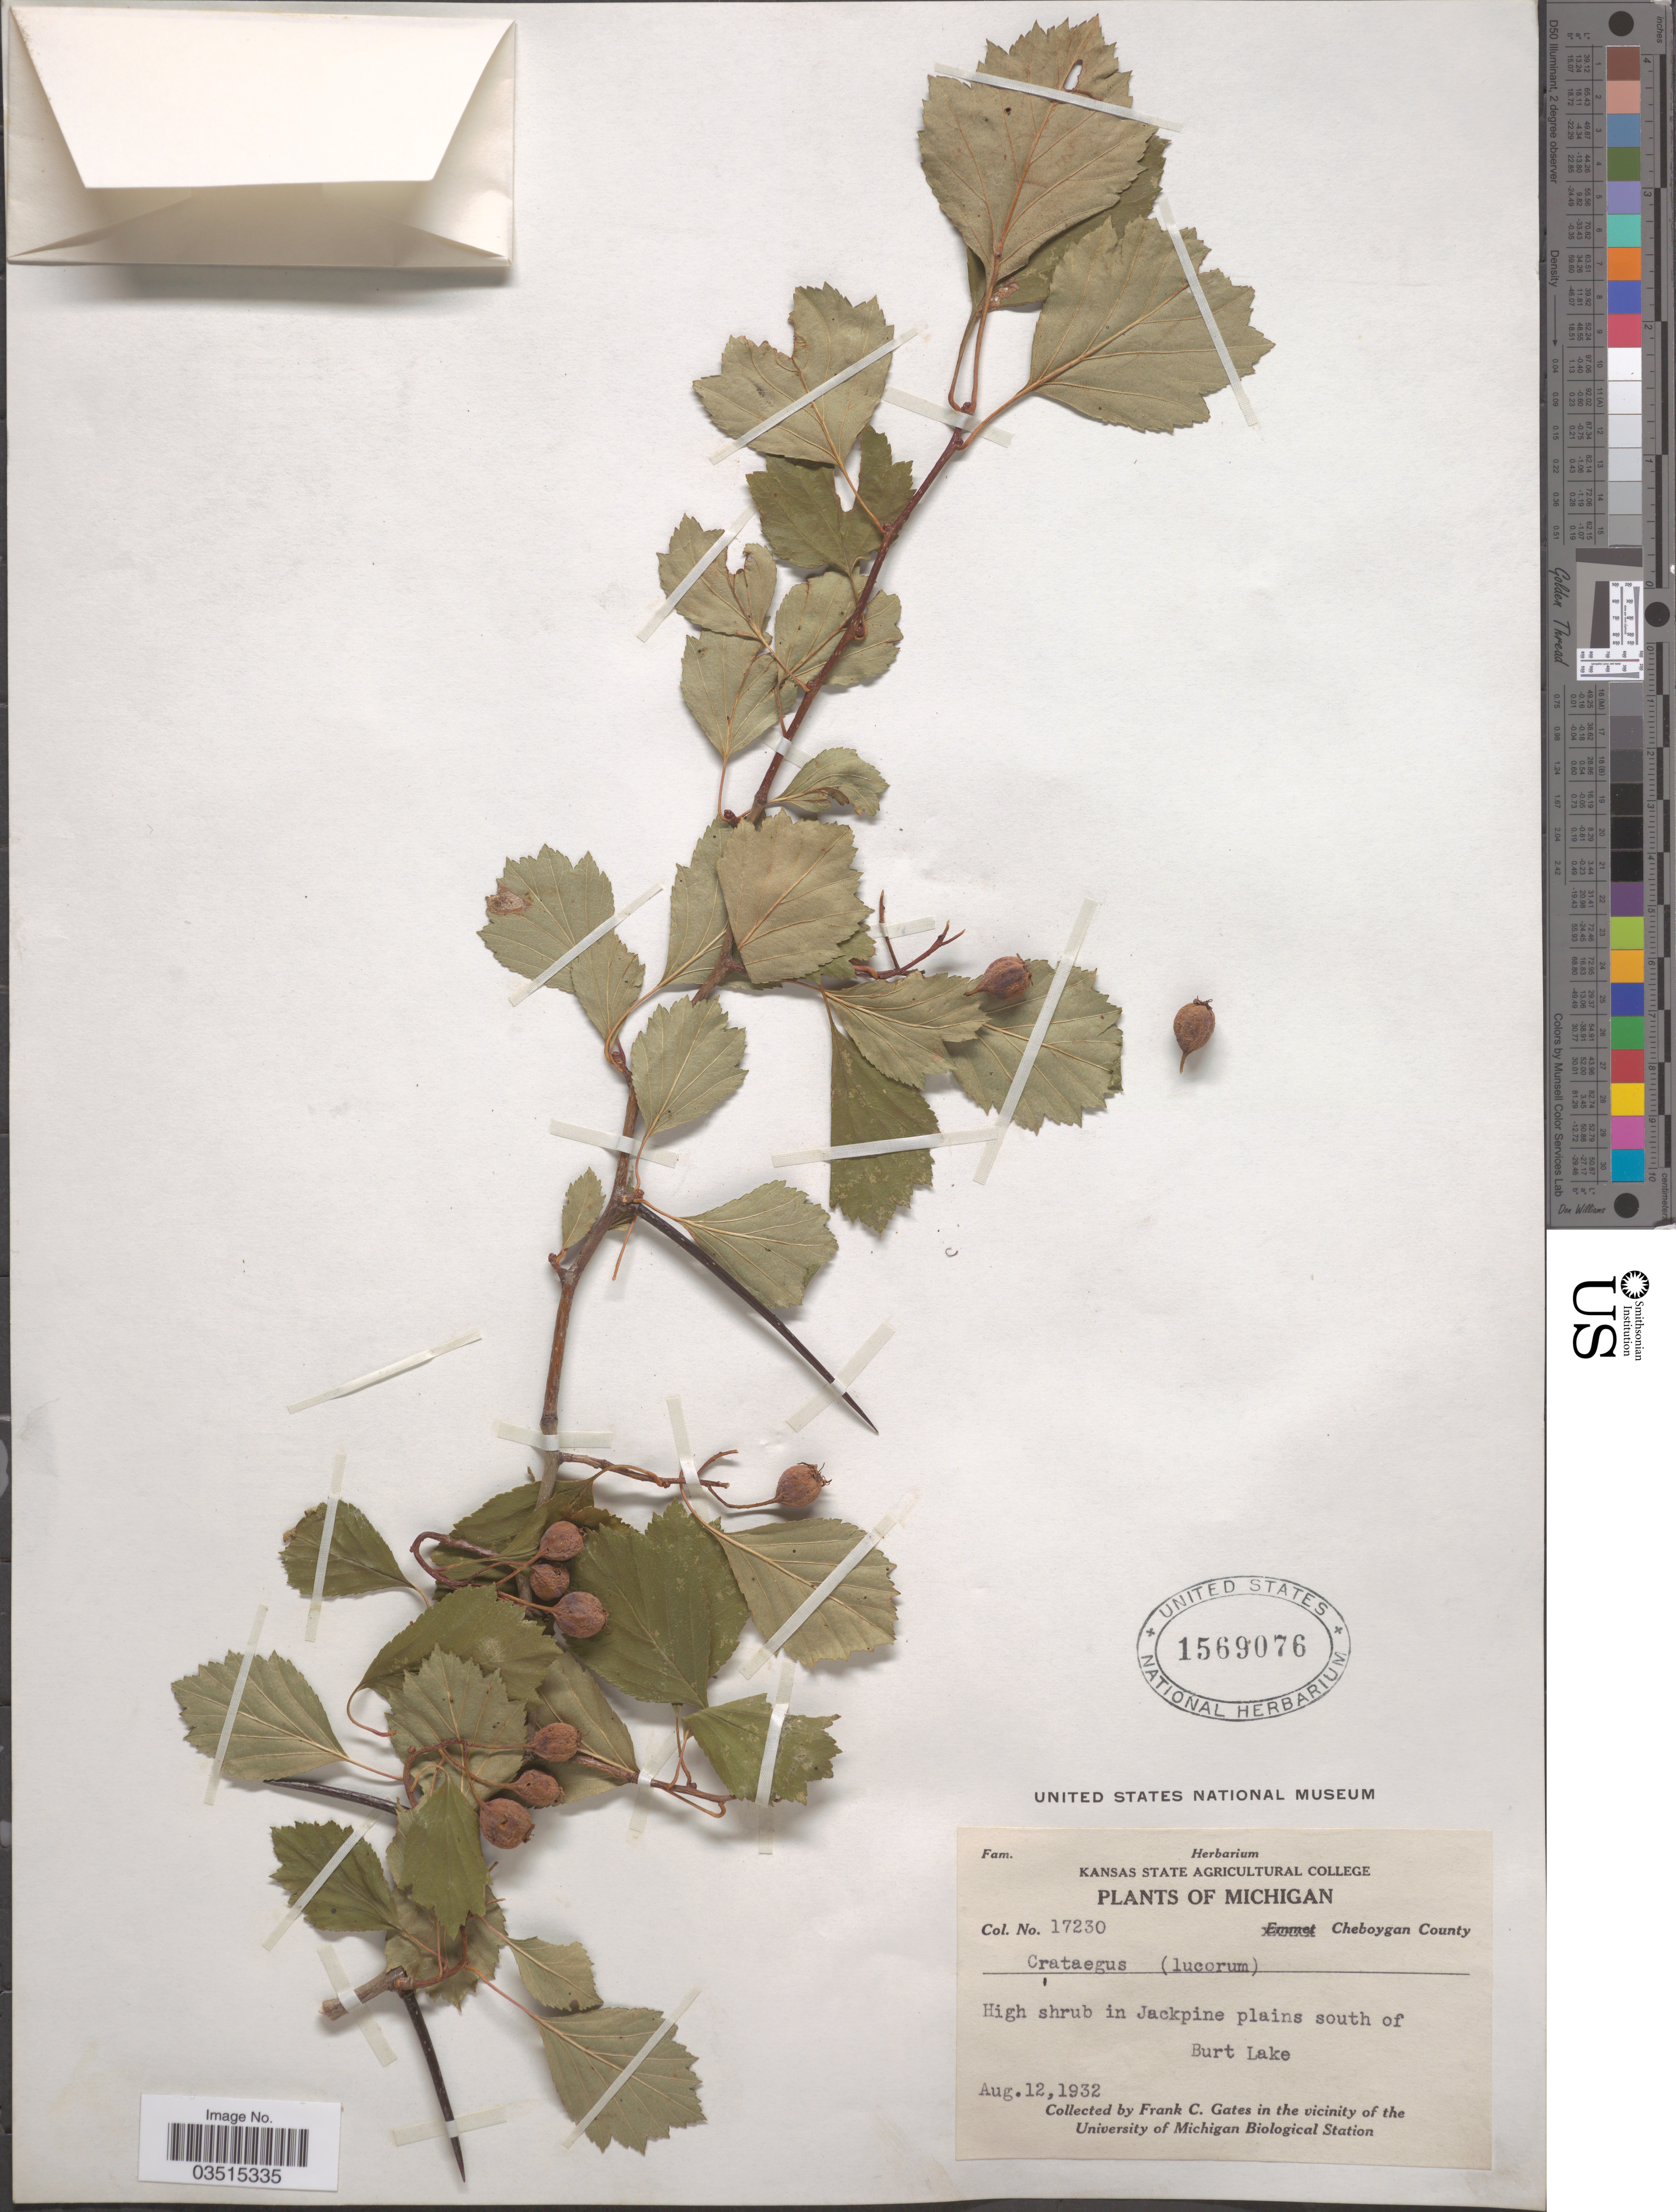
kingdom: Plantae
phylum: Tracheophyta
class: Magnoliopsida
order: Rosales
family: Rosaceae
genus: Crataegus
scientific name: Crataegus lucorum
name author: Sarg.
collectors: F. C. Gates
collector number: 17230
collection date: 1932-08-12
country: United States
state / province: Michigan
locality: Emmet Cheboygan County. In Jackpine plains south of Burt Lake.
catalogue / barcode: US 1569076